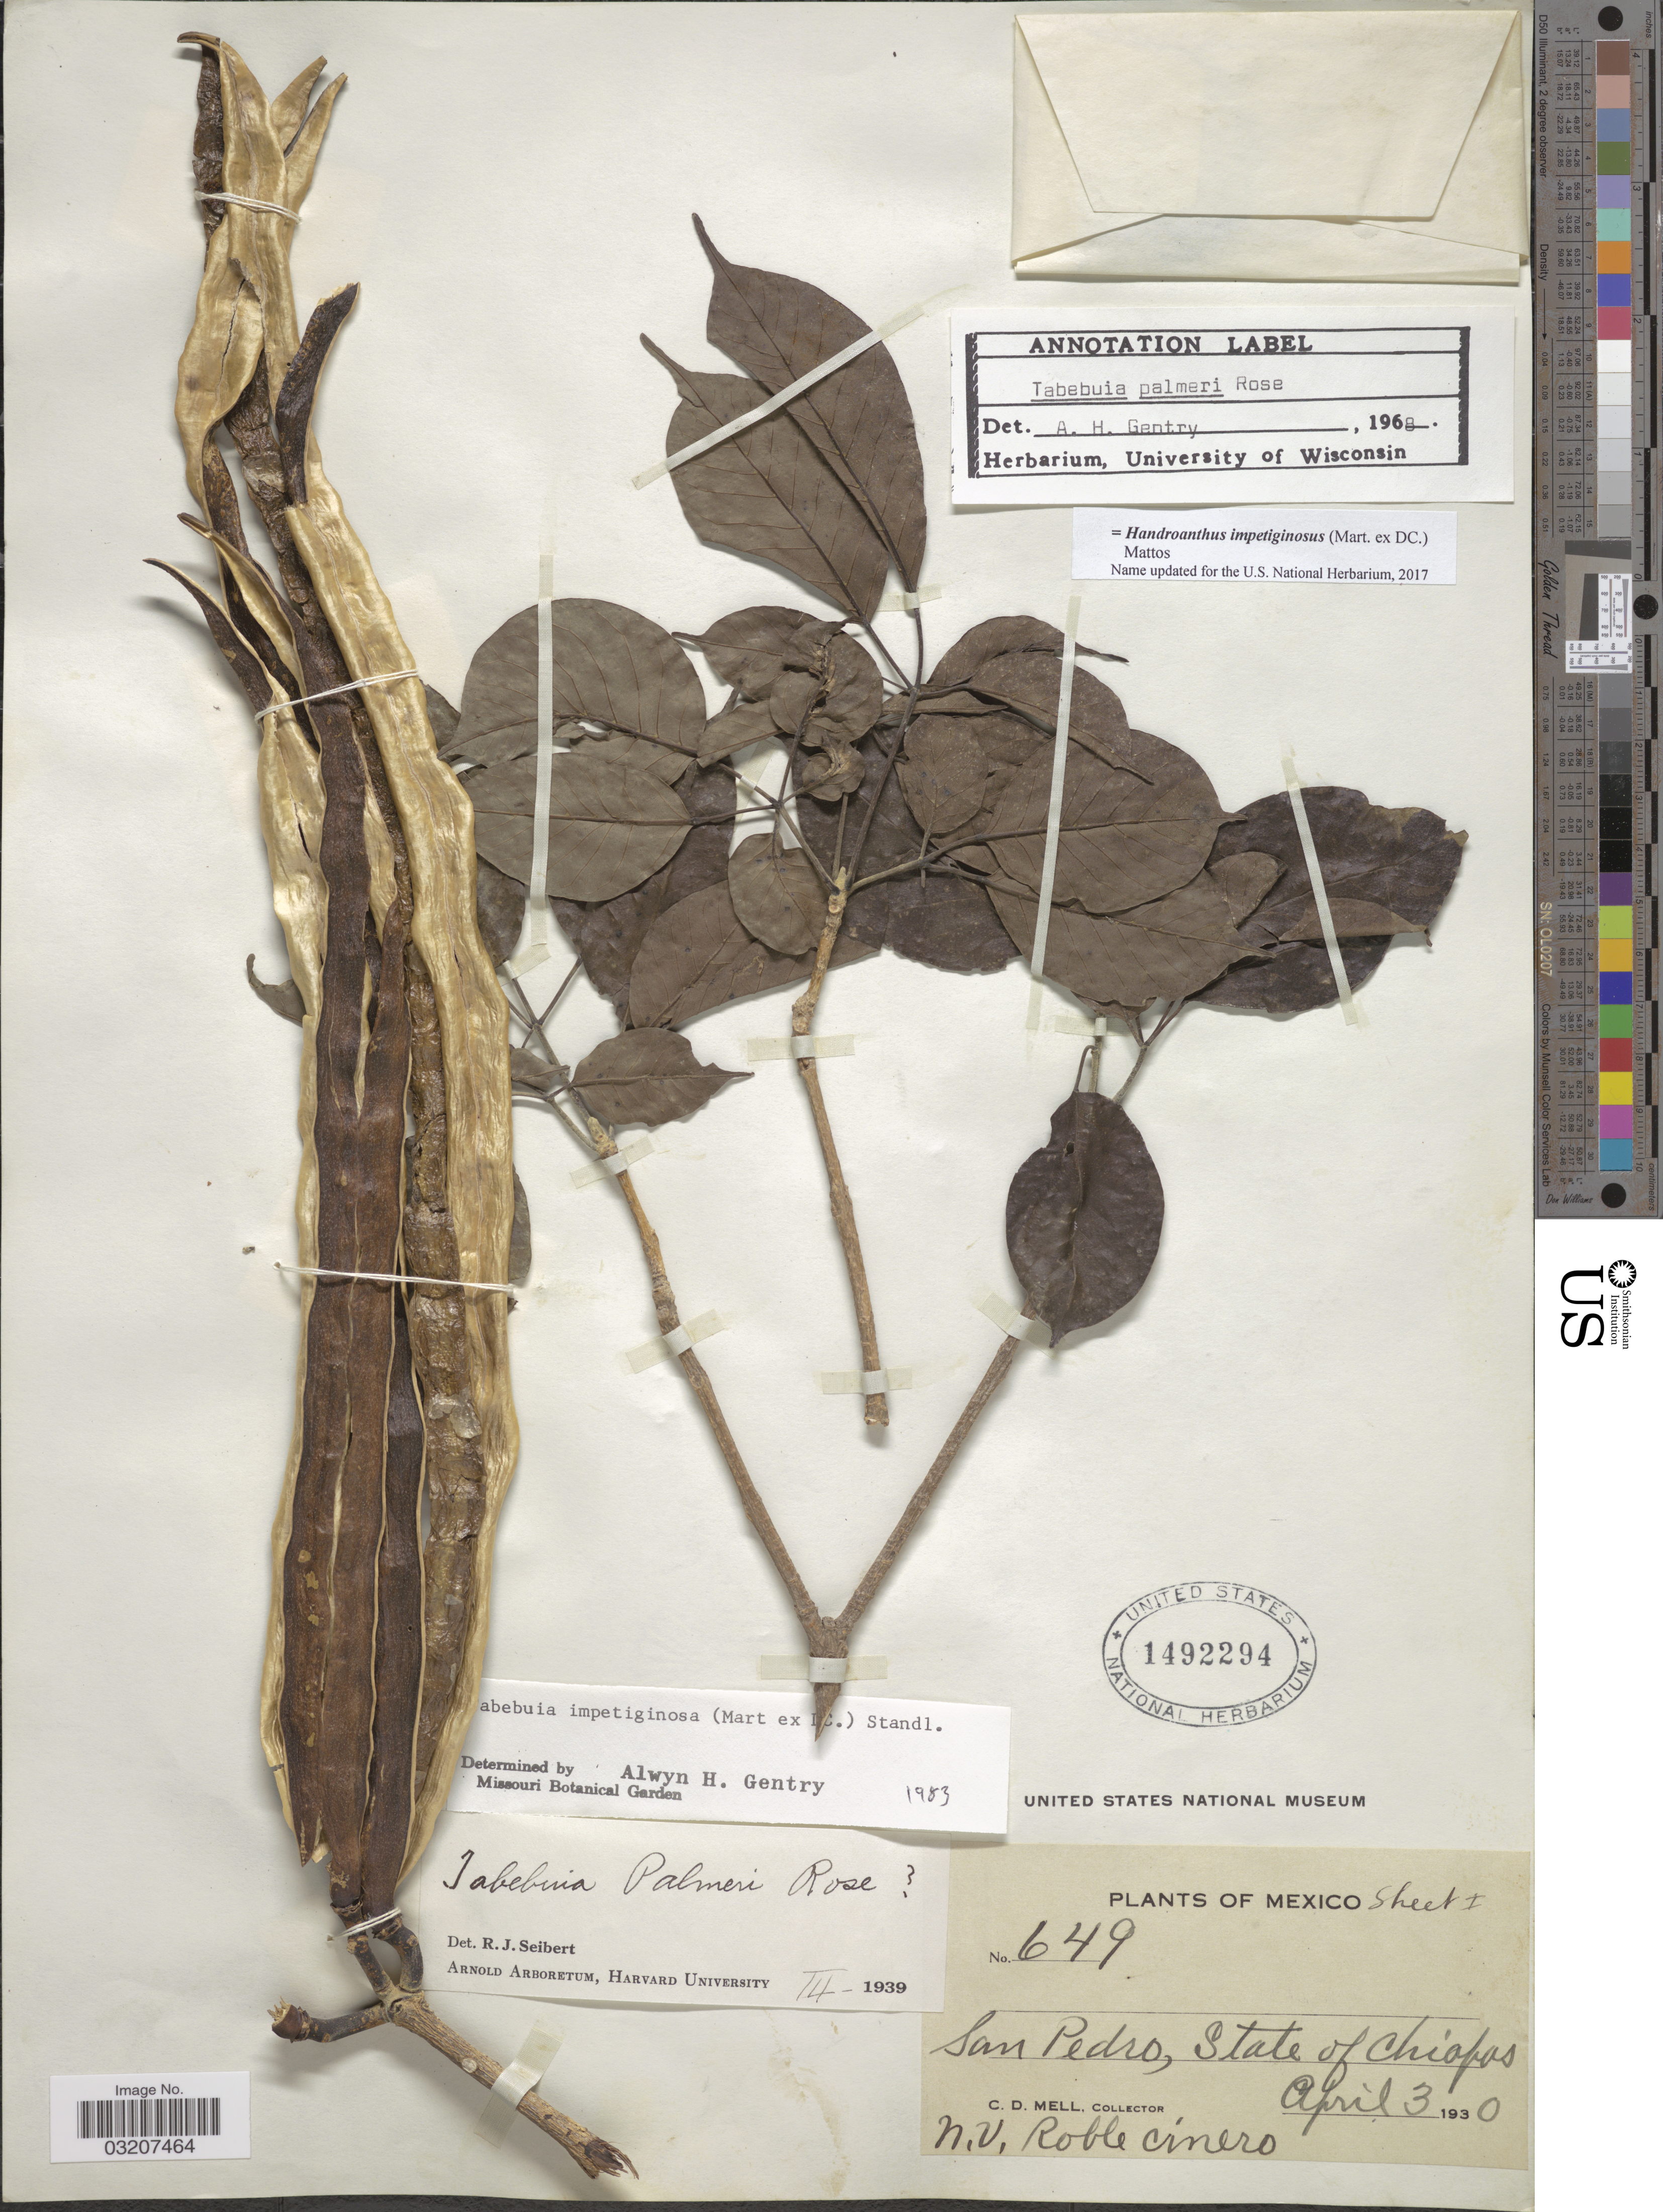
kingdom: Plantae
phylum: Tracheophyta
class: Magnoliopsida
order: Lamiales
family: Bignoniaceae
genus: Handroanthus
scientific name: Handroanthus impetiginosus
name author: (Mart. ex DC.) Mattos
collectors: C. D. Mell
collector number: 649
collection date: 1930-04-03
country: Mexico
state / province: Chiapas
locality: San Pedro.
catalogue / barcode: US 1492294